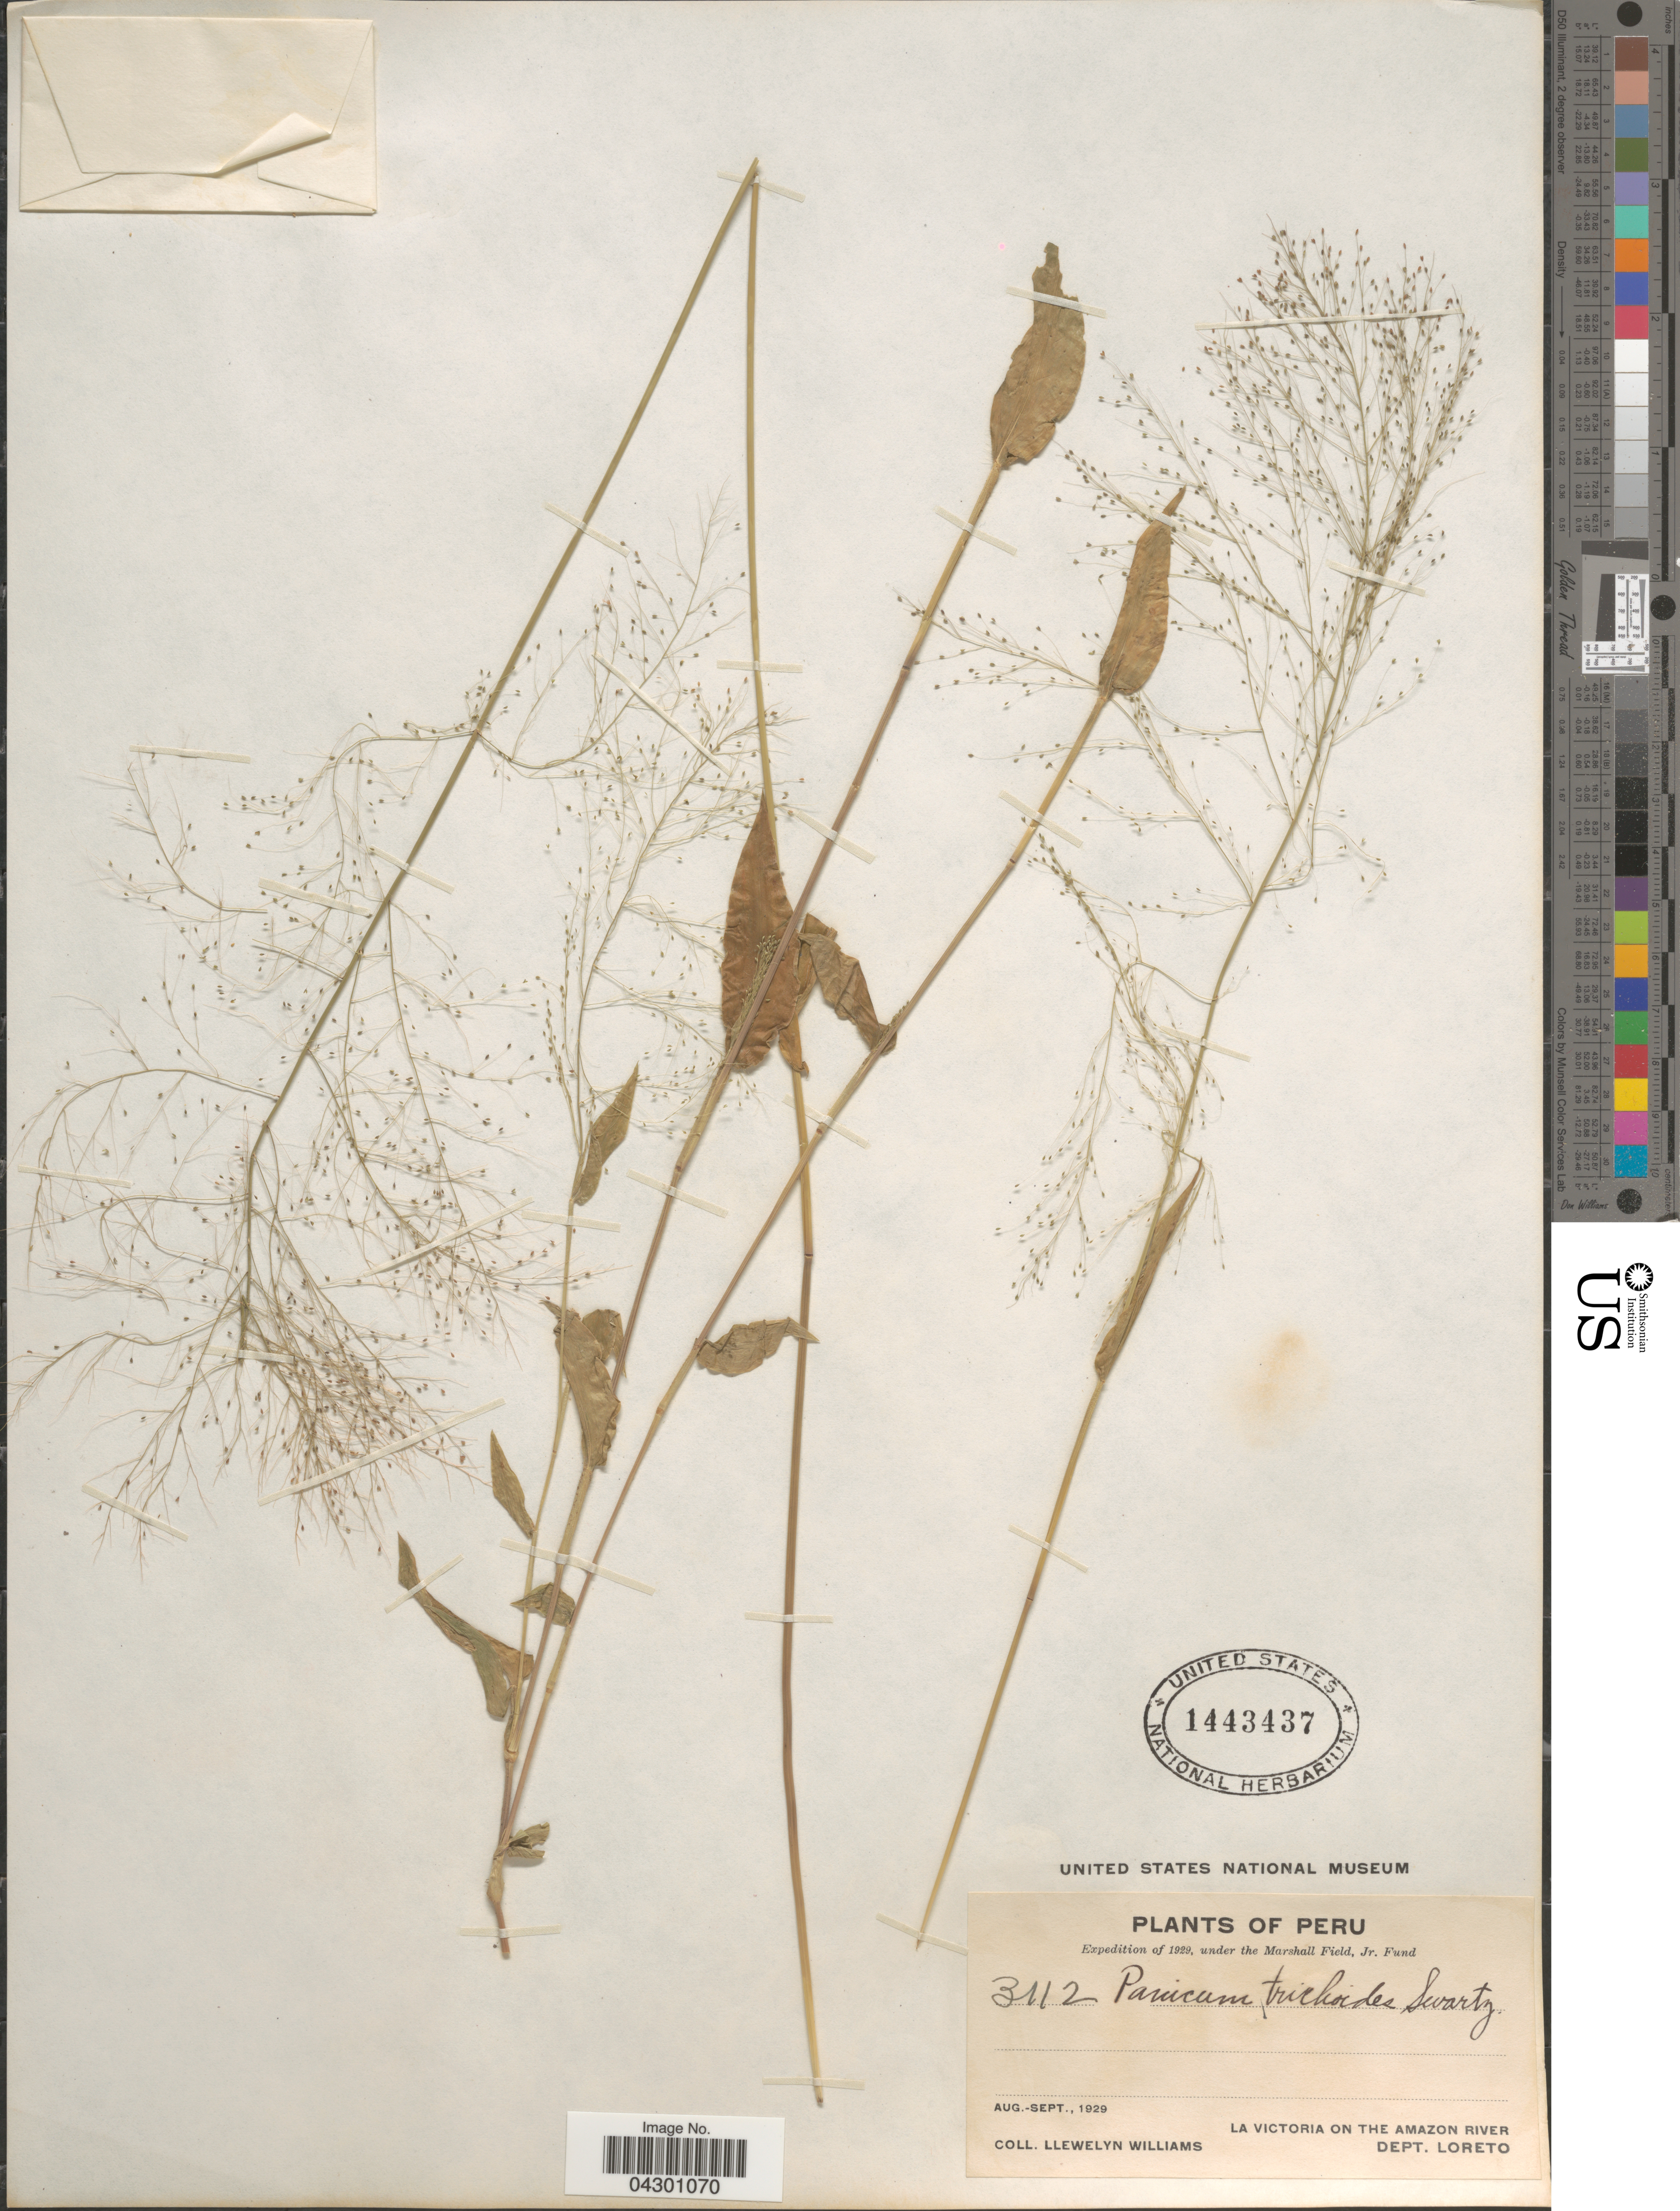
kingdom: Plantae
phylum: Tracheophyta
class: Liliopsida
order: Poales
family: Poaceae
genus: Panicum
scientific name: Panicum trichoides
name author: Sw.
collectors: Ll. Williams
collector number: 3112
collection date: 1929-08/1929-09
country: Peru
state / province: Loreto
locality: Expedition of 1929. La Victoria on the Amazon River. Dept. Loreto.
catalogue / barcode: US 1443437